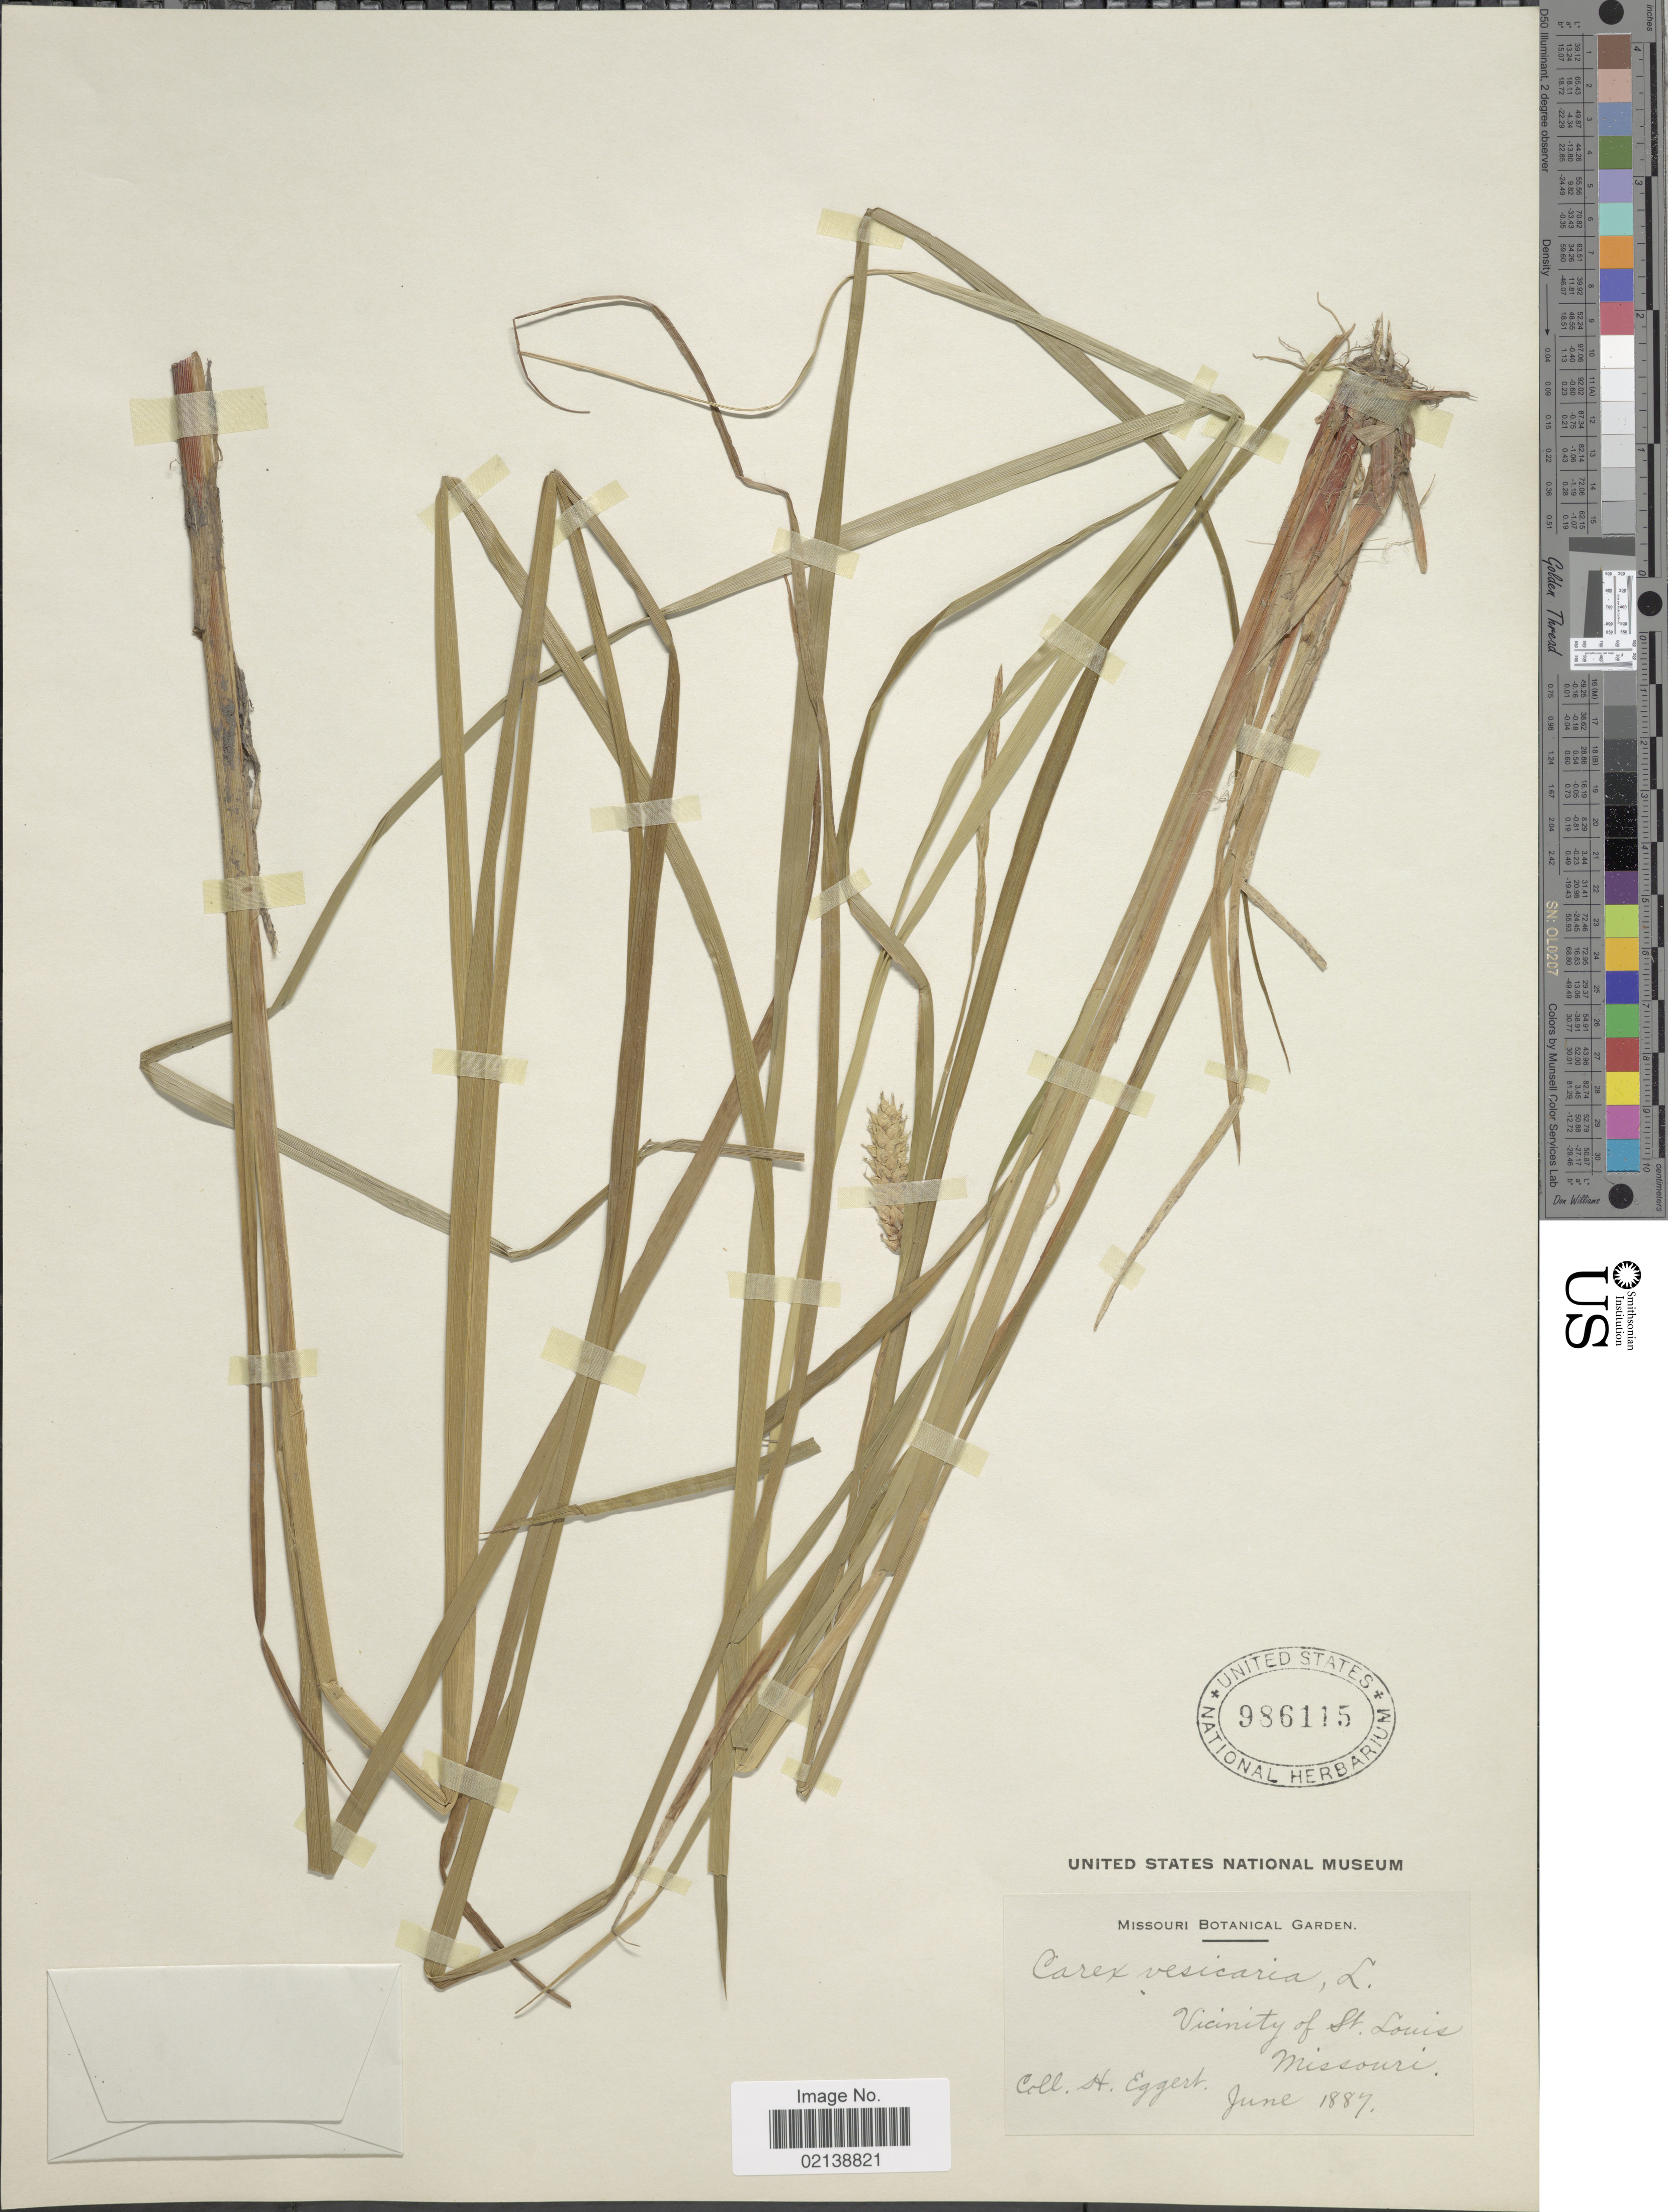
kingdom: Plantae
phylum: Tracheophyta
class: Liliopsida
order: Poales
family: Cyperaceae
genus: Carex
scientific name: Carex vesicaria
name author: L.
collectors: H. Eggert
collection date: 1887-06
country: United States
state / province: Missouri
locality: Vicinity of St. Louis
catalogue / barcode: US 986115